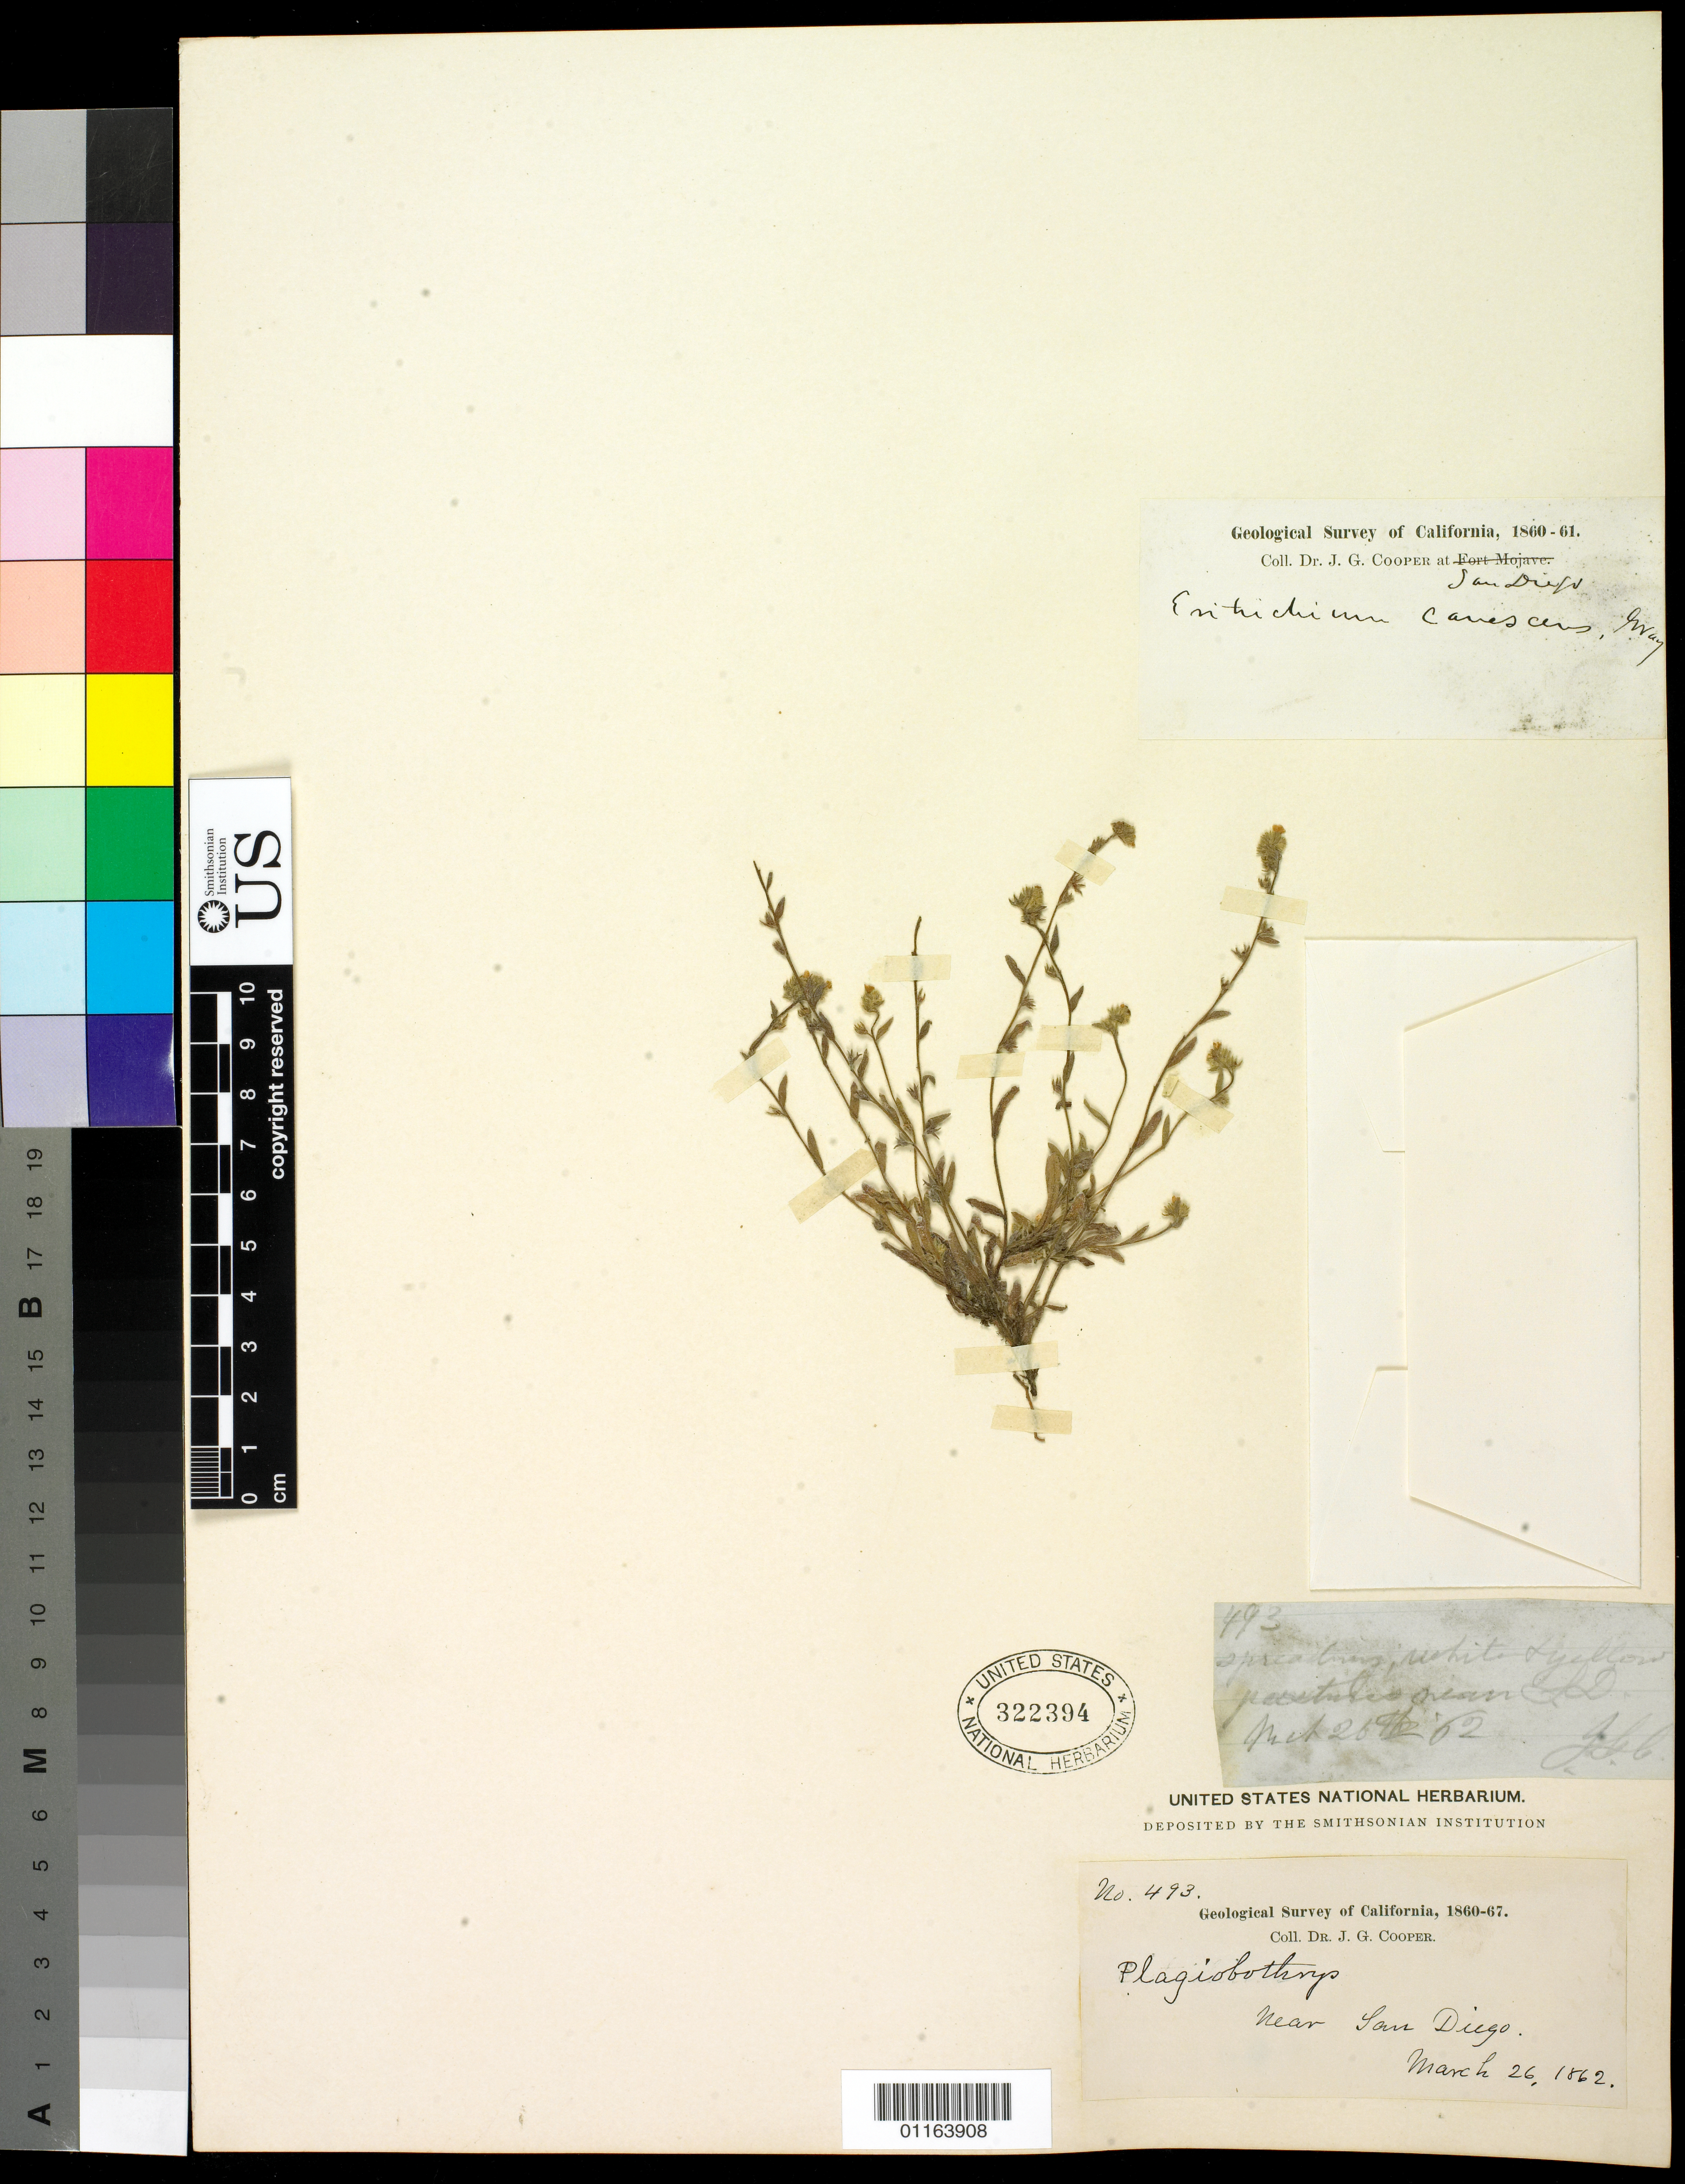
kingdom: Plantae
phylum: Tracheophyta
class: Magnoliopsida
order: Boraginales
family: Boraginaceae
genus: Plagiobothrys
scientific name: Plagiobothrys sp.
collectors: J. G. Cooper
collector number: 493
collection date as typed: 26 Mar 1862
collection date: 1862-03-26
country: United States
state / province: California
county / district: San Diego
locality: near San Diego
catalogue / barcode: US 322394